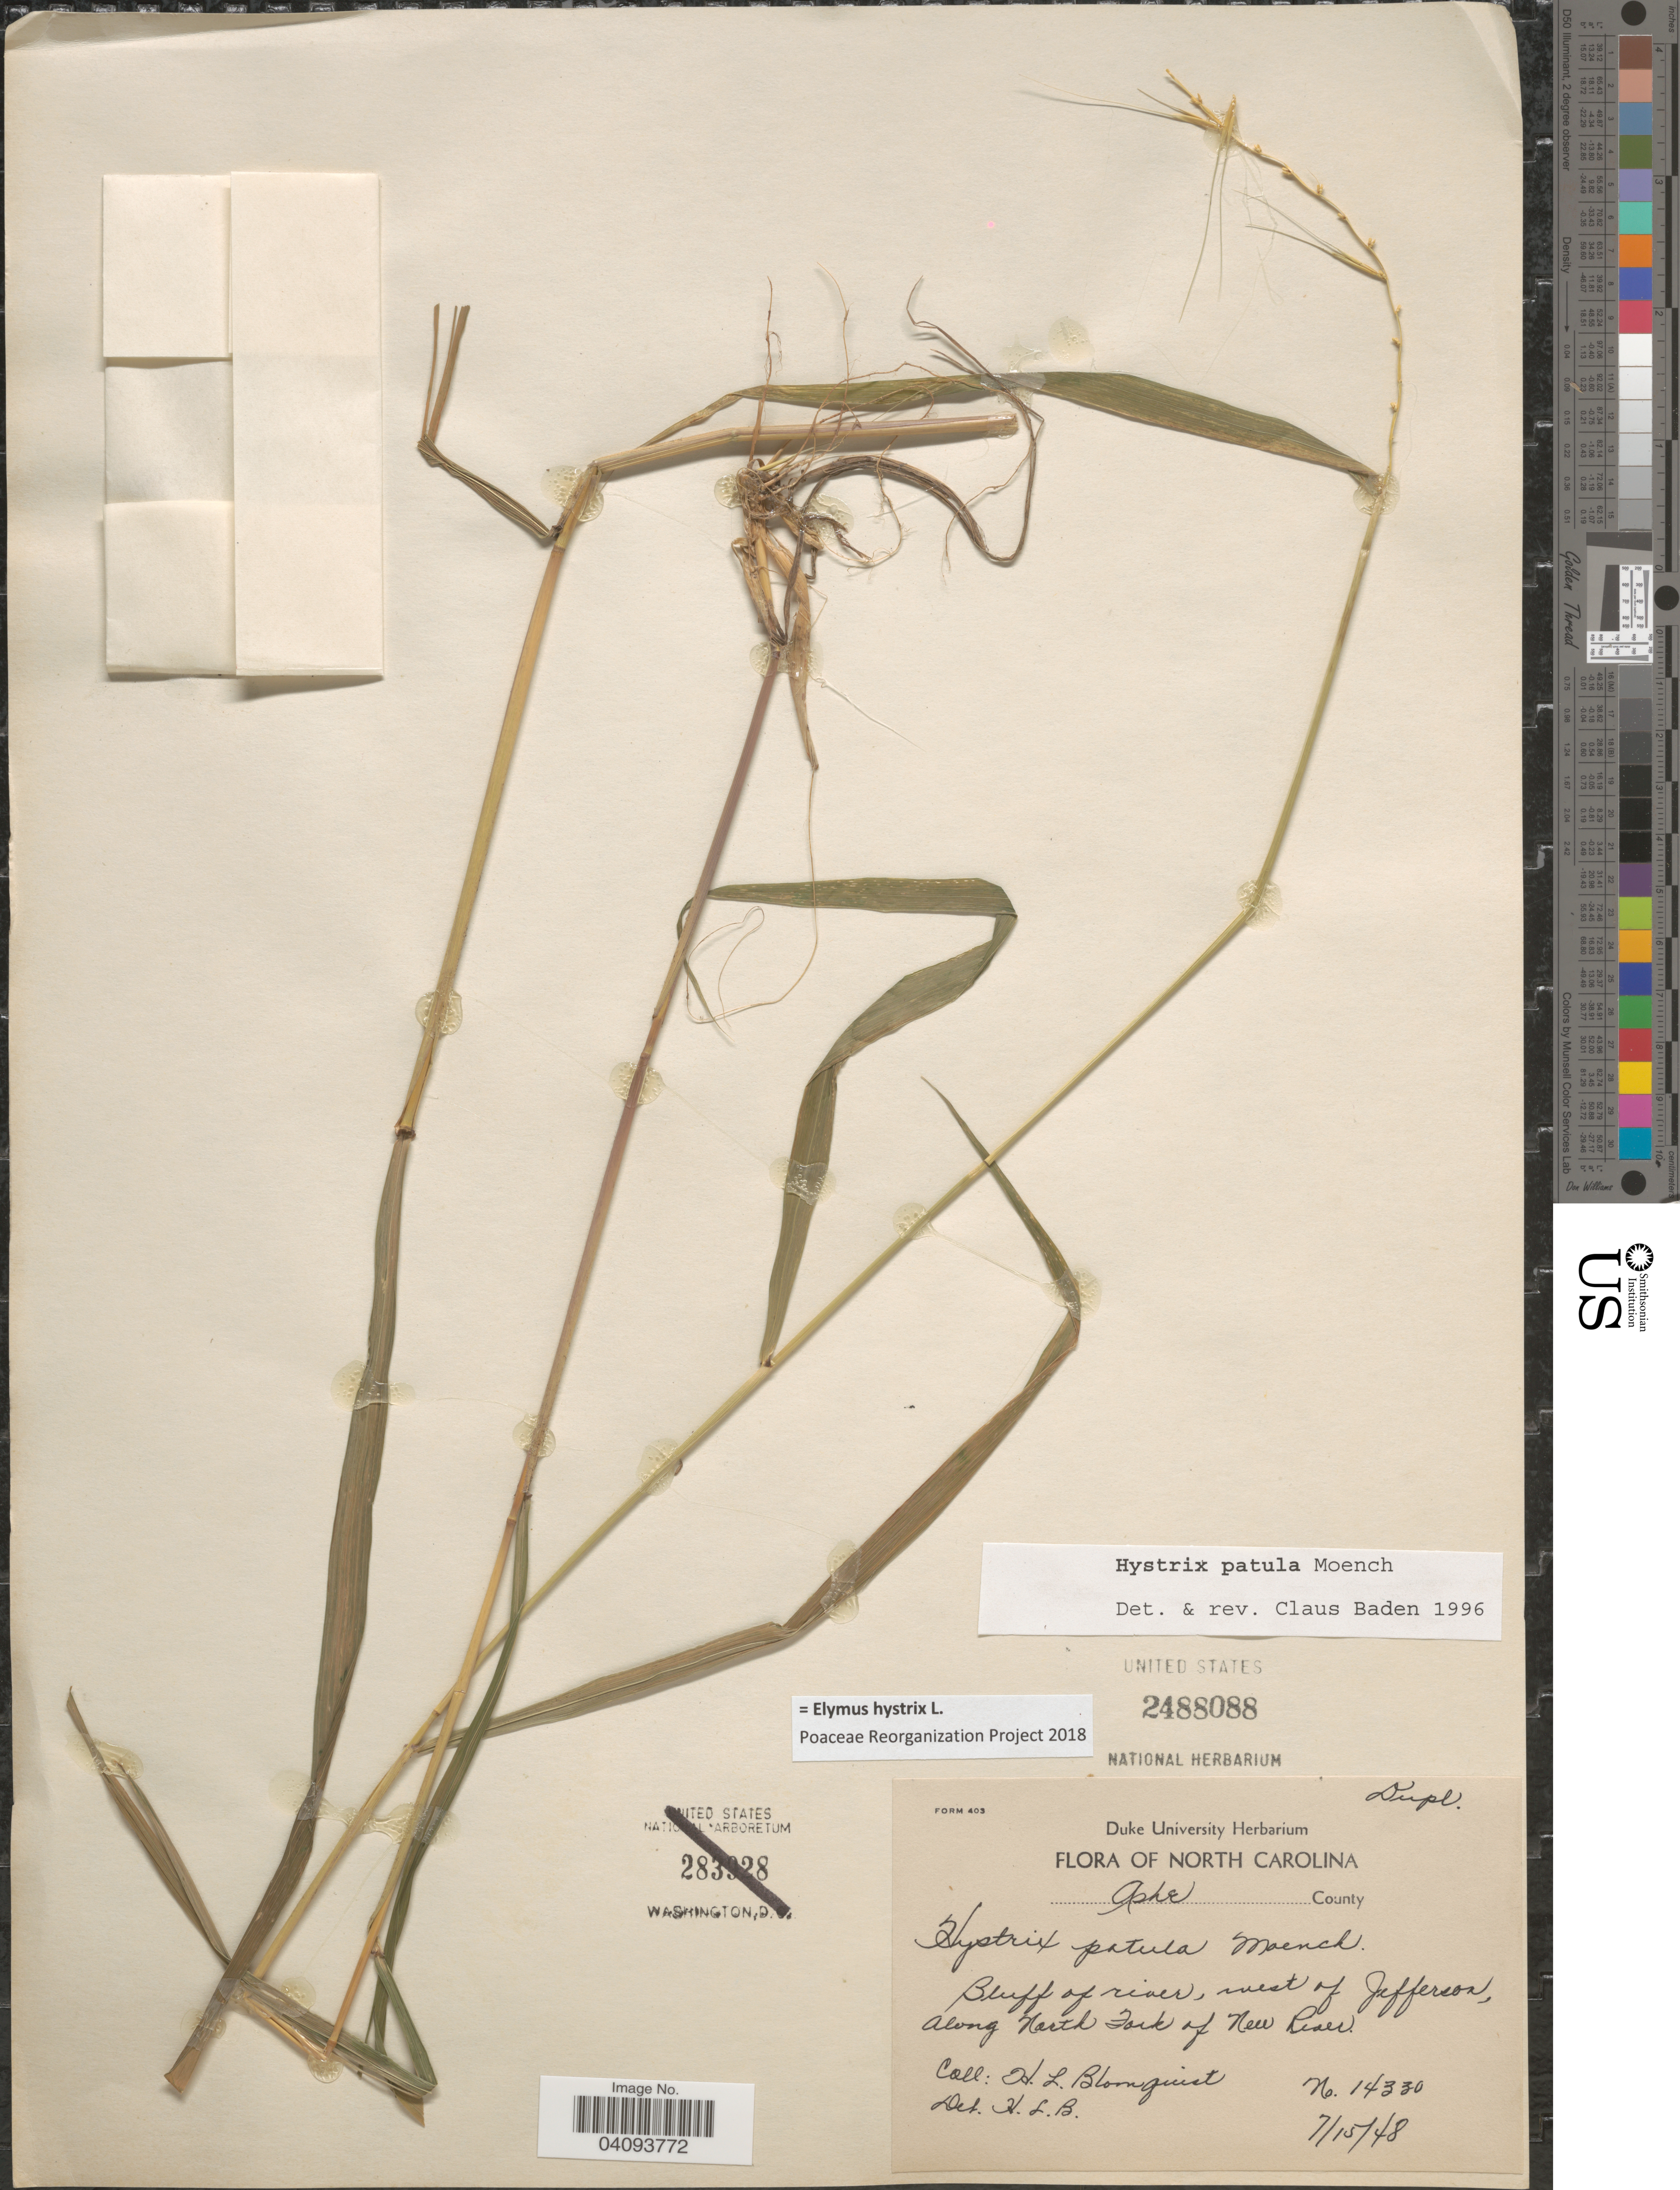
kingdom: Plantae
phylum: Tracheophyta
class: Liliopsida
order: Poales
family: Poaceae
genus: Elymus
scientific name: Elymus hystrix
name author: L.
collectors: H. Blomquist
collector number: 14330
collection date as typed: Transcribed d/m/y: 15/7/48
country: United States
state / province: North Carolina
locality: Ashe County. Bluff of river, west of Jefferson, along North Fork of New River.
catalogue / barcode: US 2488088